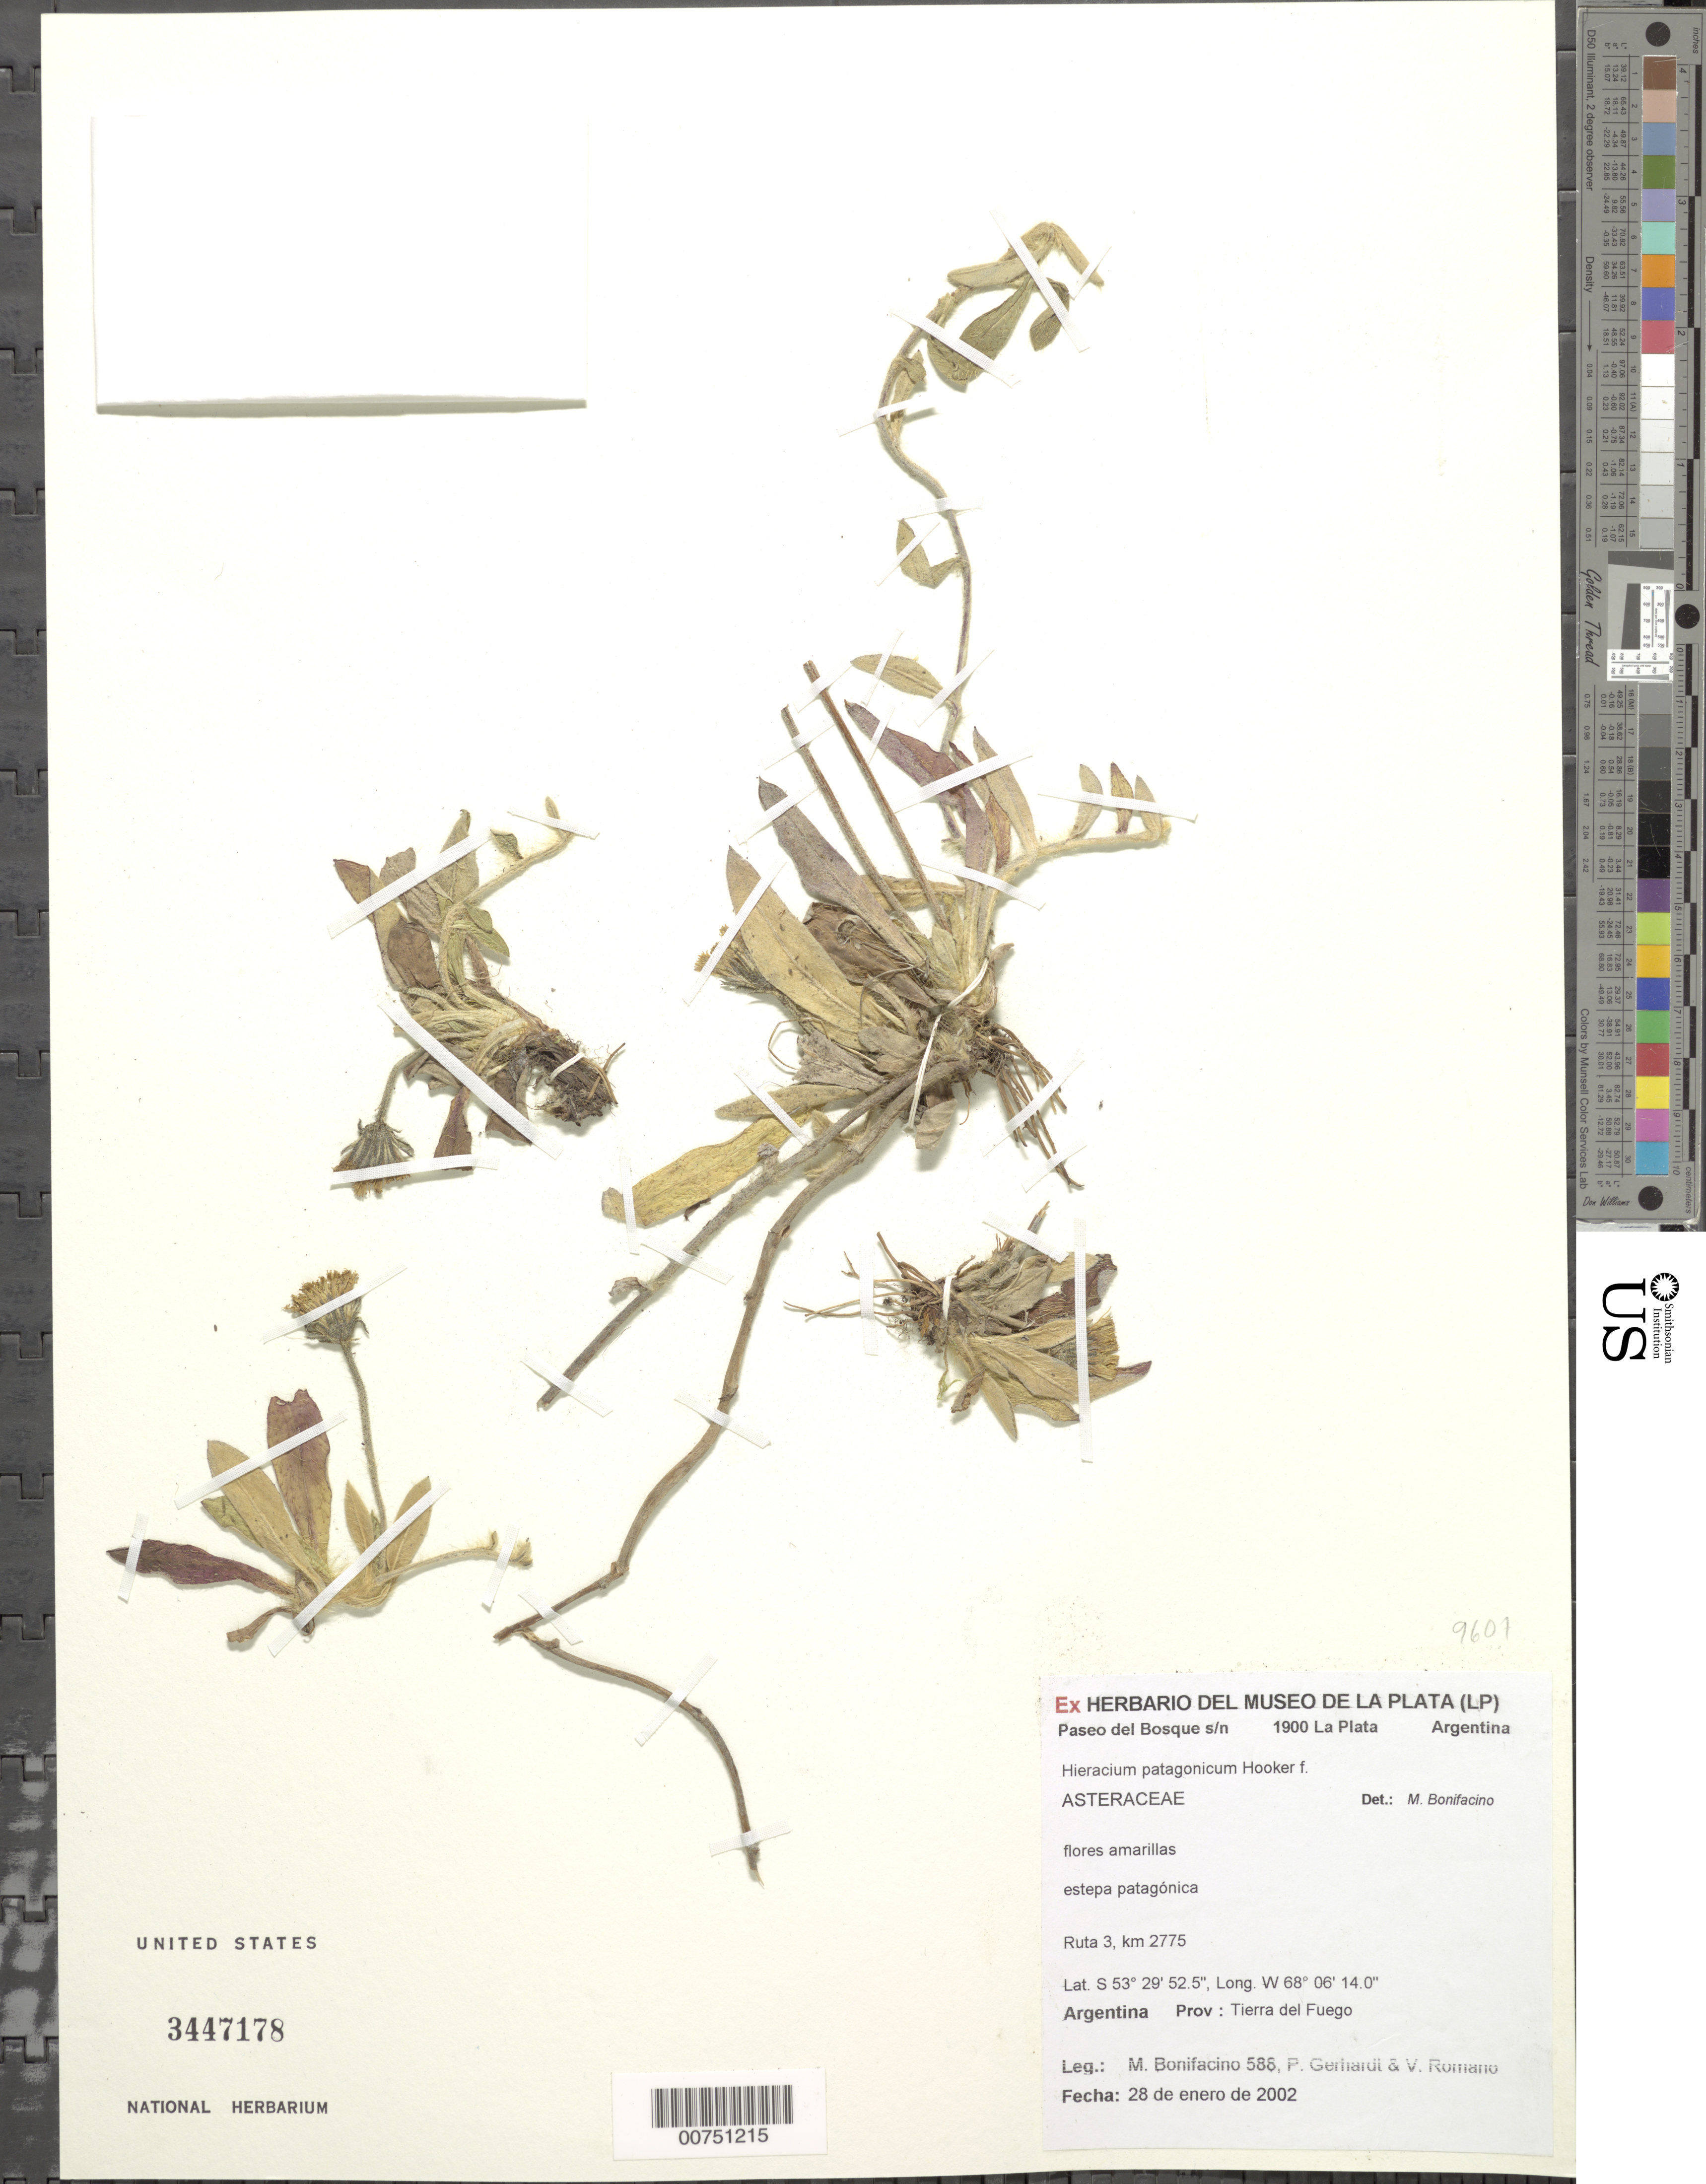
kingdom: Plantae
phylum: Tracheophyta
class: Magnoliopsida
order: Asterales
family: Asteraceae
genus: Hieracium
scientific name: Hieracium patagonicum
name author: Hook. f.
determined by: Bonifacino, José Mauricio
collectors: M. Bonifacino, P. Gerhardt & V. Romano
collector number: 0588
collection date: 2002-01-28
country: Argentina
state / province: Tierra del Fuego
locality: Ruta 3, km 2775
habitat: Estepa patagonica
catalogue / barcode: US 3447178